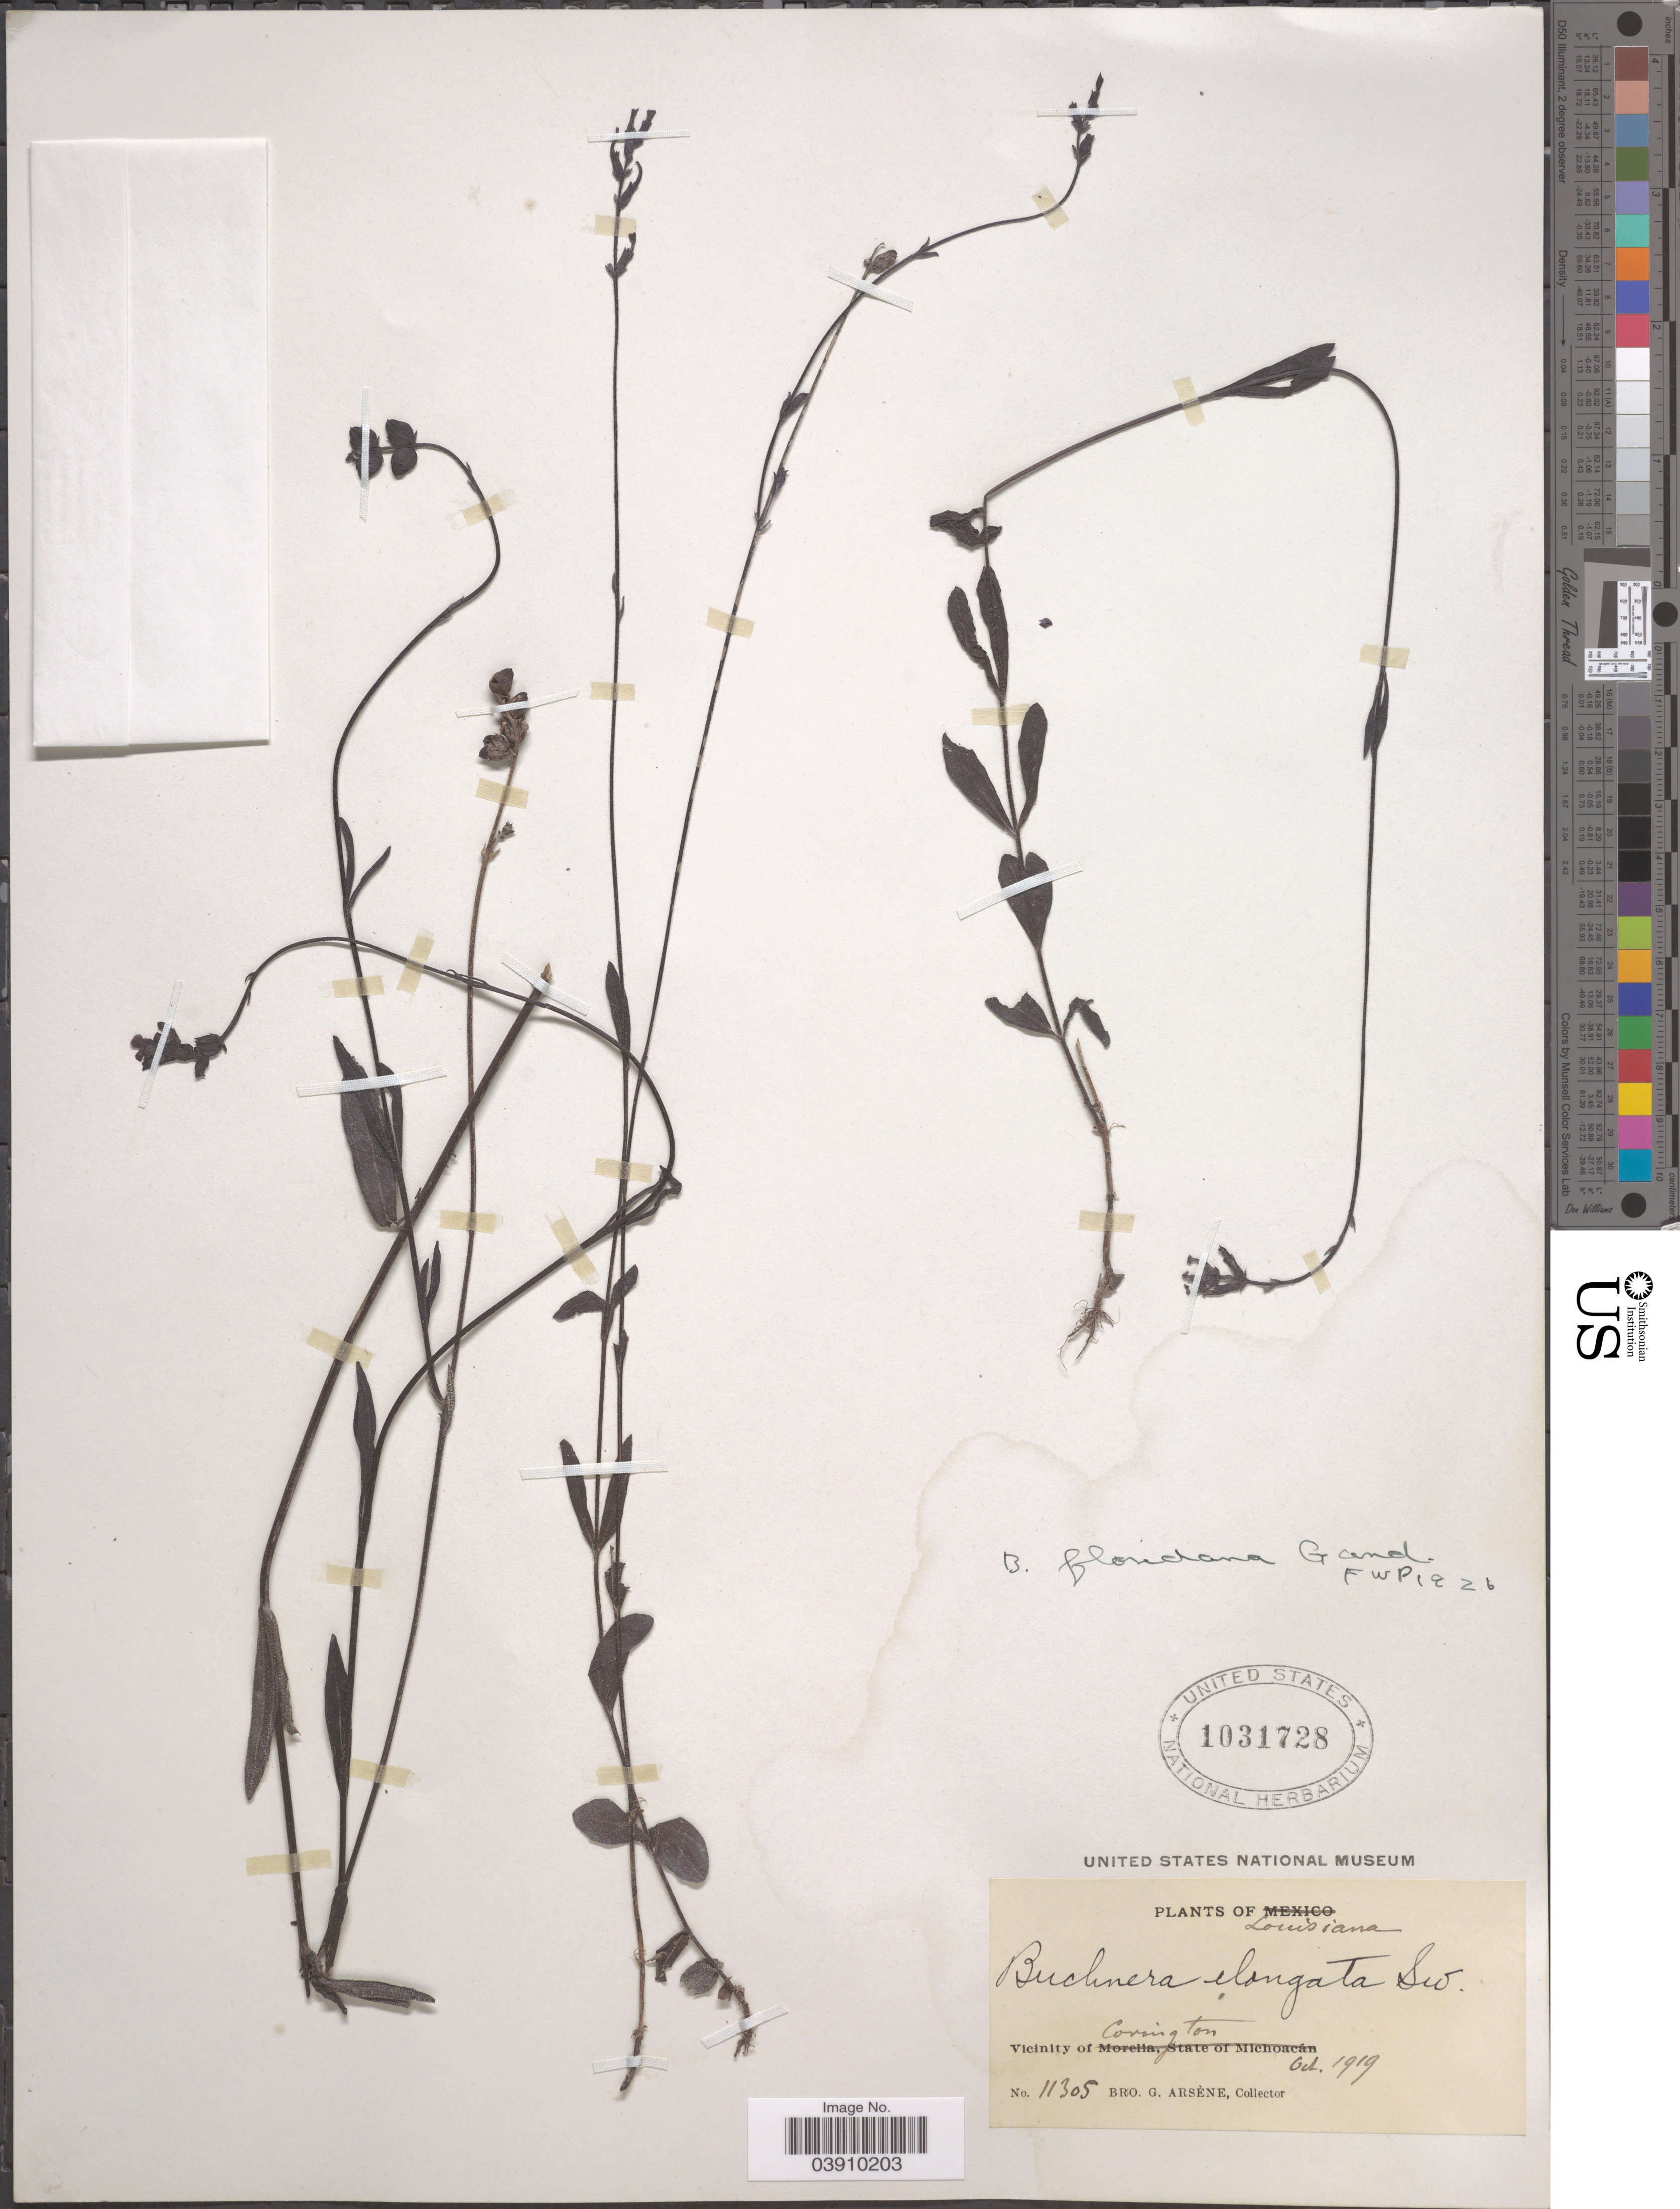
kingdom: Plantae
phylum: Tracheophyta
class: Magnoliopsida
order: Lamiales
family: Orobanchaceae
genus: Buchnera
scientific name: Buchnera floridana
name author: Gand.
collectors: Bro. G. Arsène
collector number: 11305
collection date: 1919-10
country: United States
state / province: Louisiana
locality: Vicinity of Covington.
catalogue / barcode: US 1031728